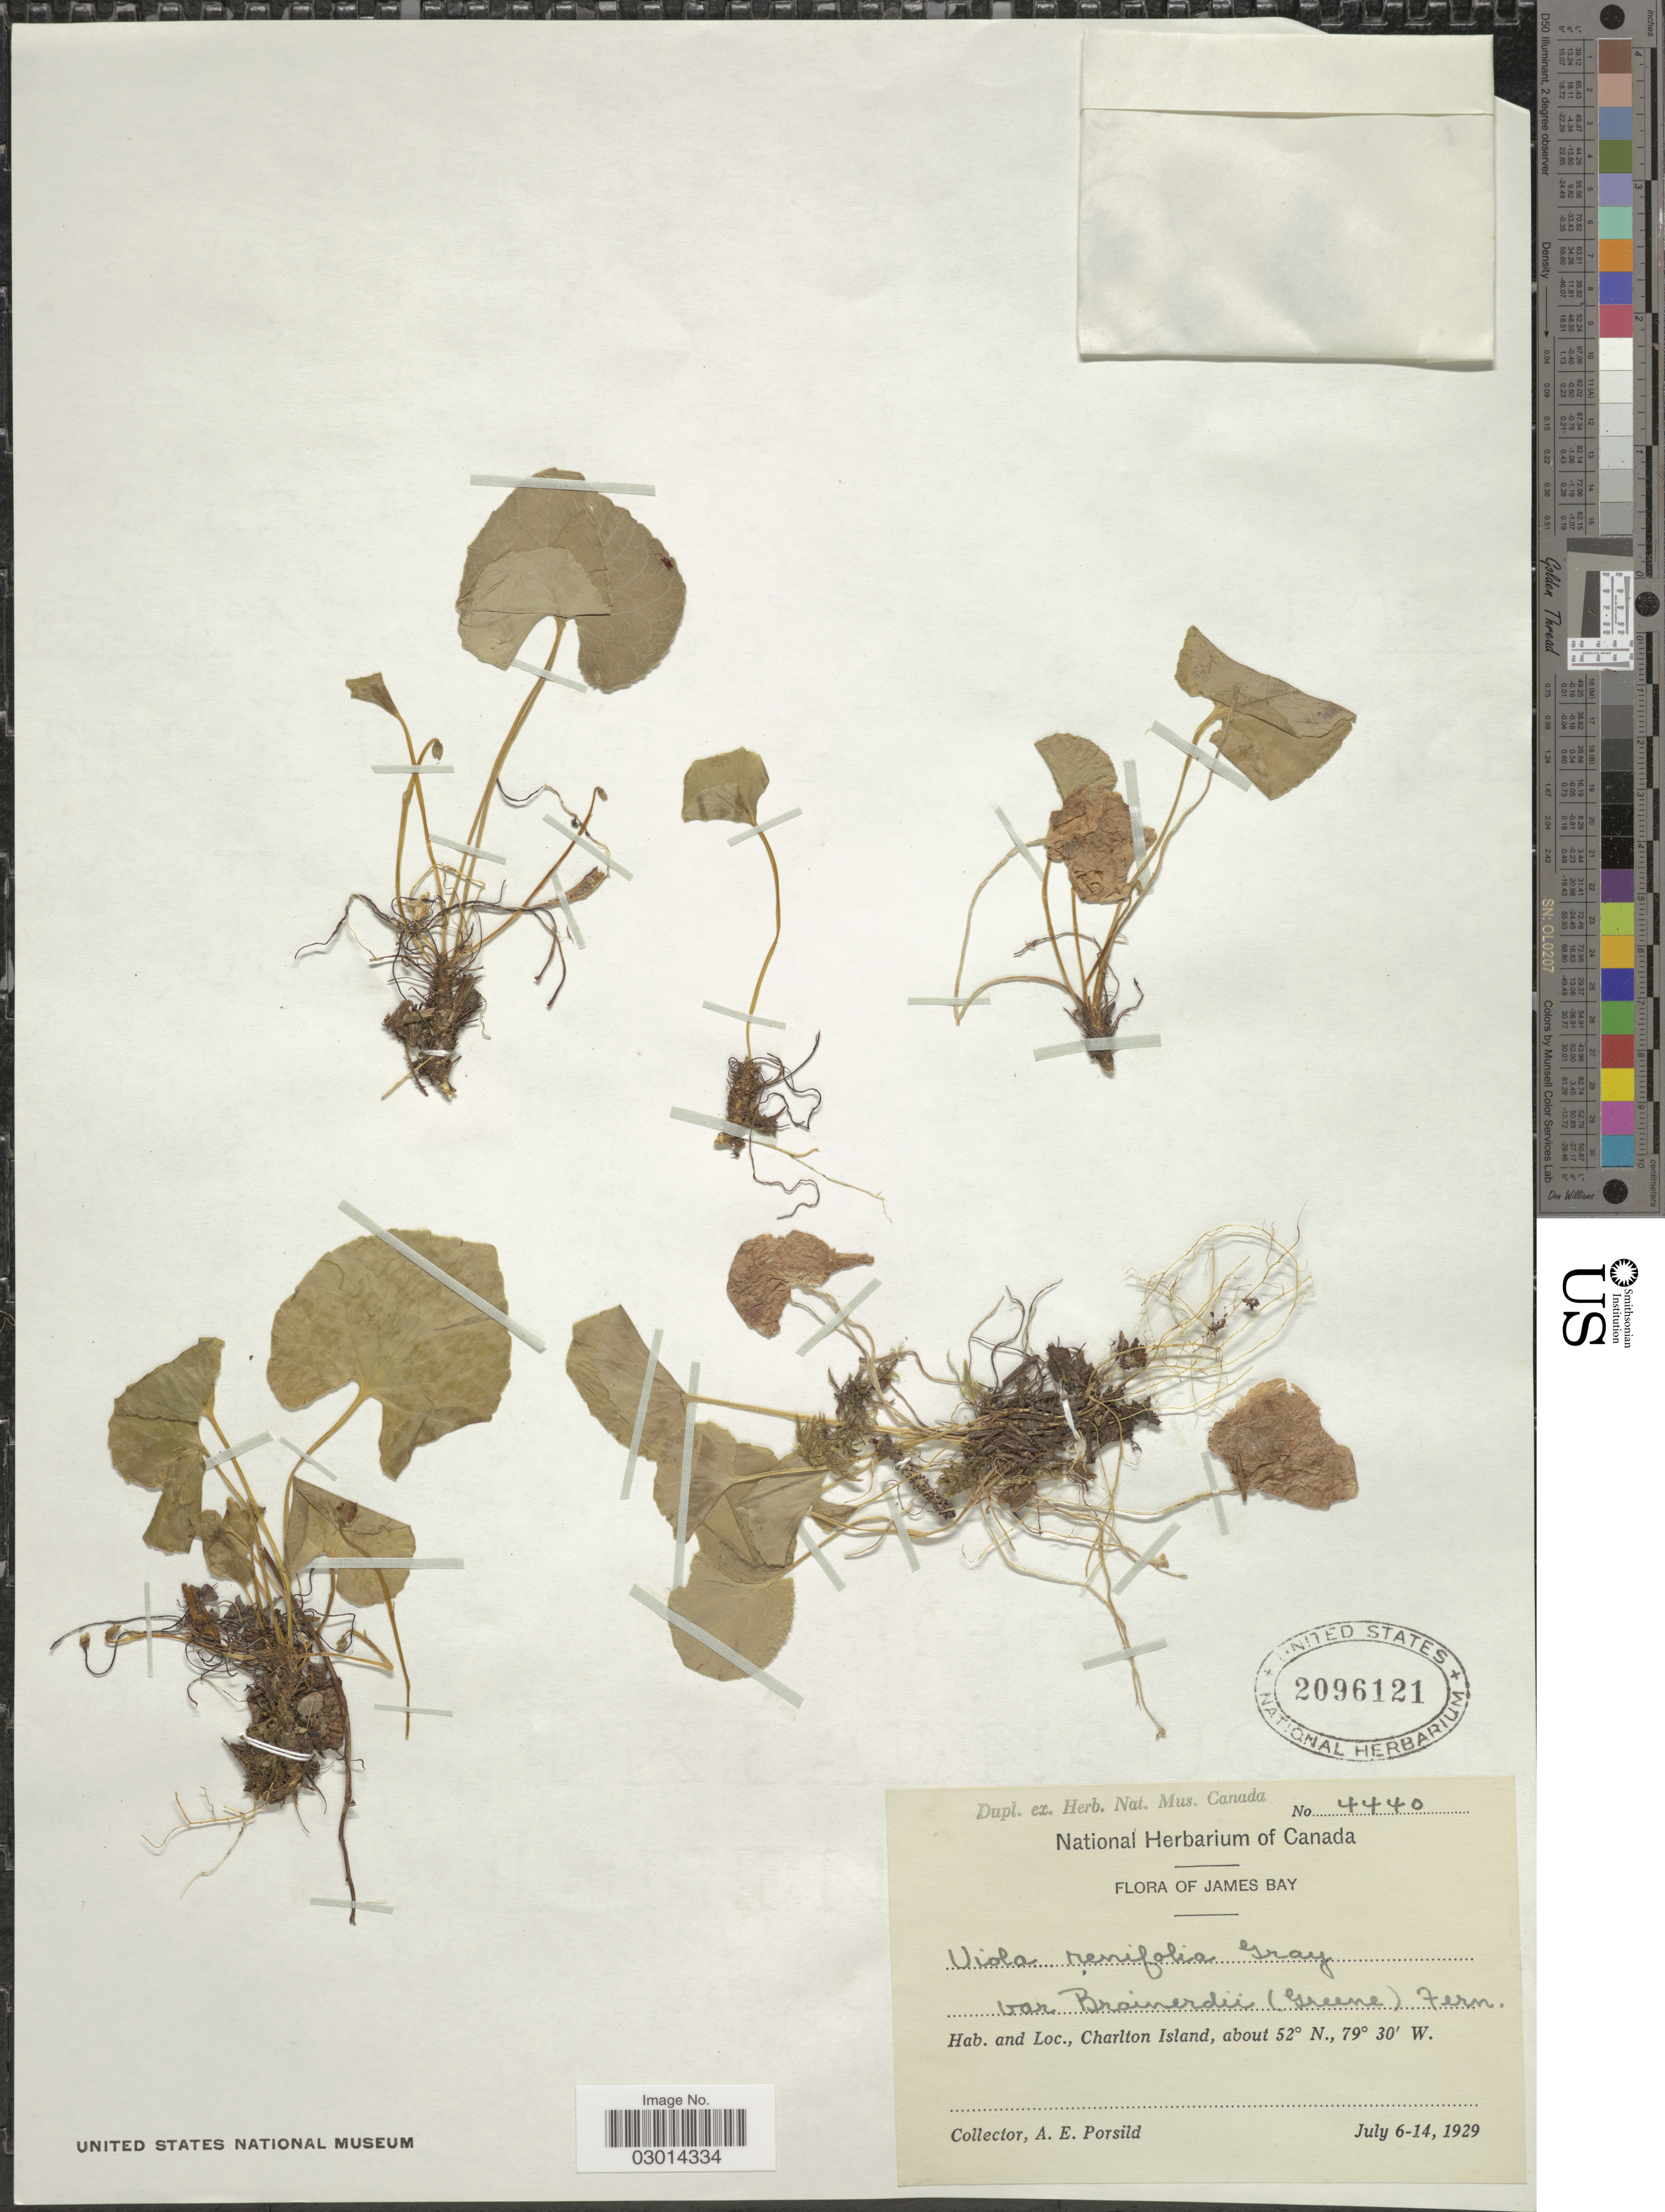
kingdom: Plantae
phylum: Tracheophyta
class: Magnoliopsida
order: Malpighiales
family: Violaceae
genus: Viola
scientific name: Viola renifolia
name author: A. Gray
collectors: A. E. Porsild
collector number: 4440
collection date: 1929-07-06/1929-07-14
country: Canada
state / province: Nunavut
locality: James Bay. Charlton Island.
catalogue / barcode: US 2096121